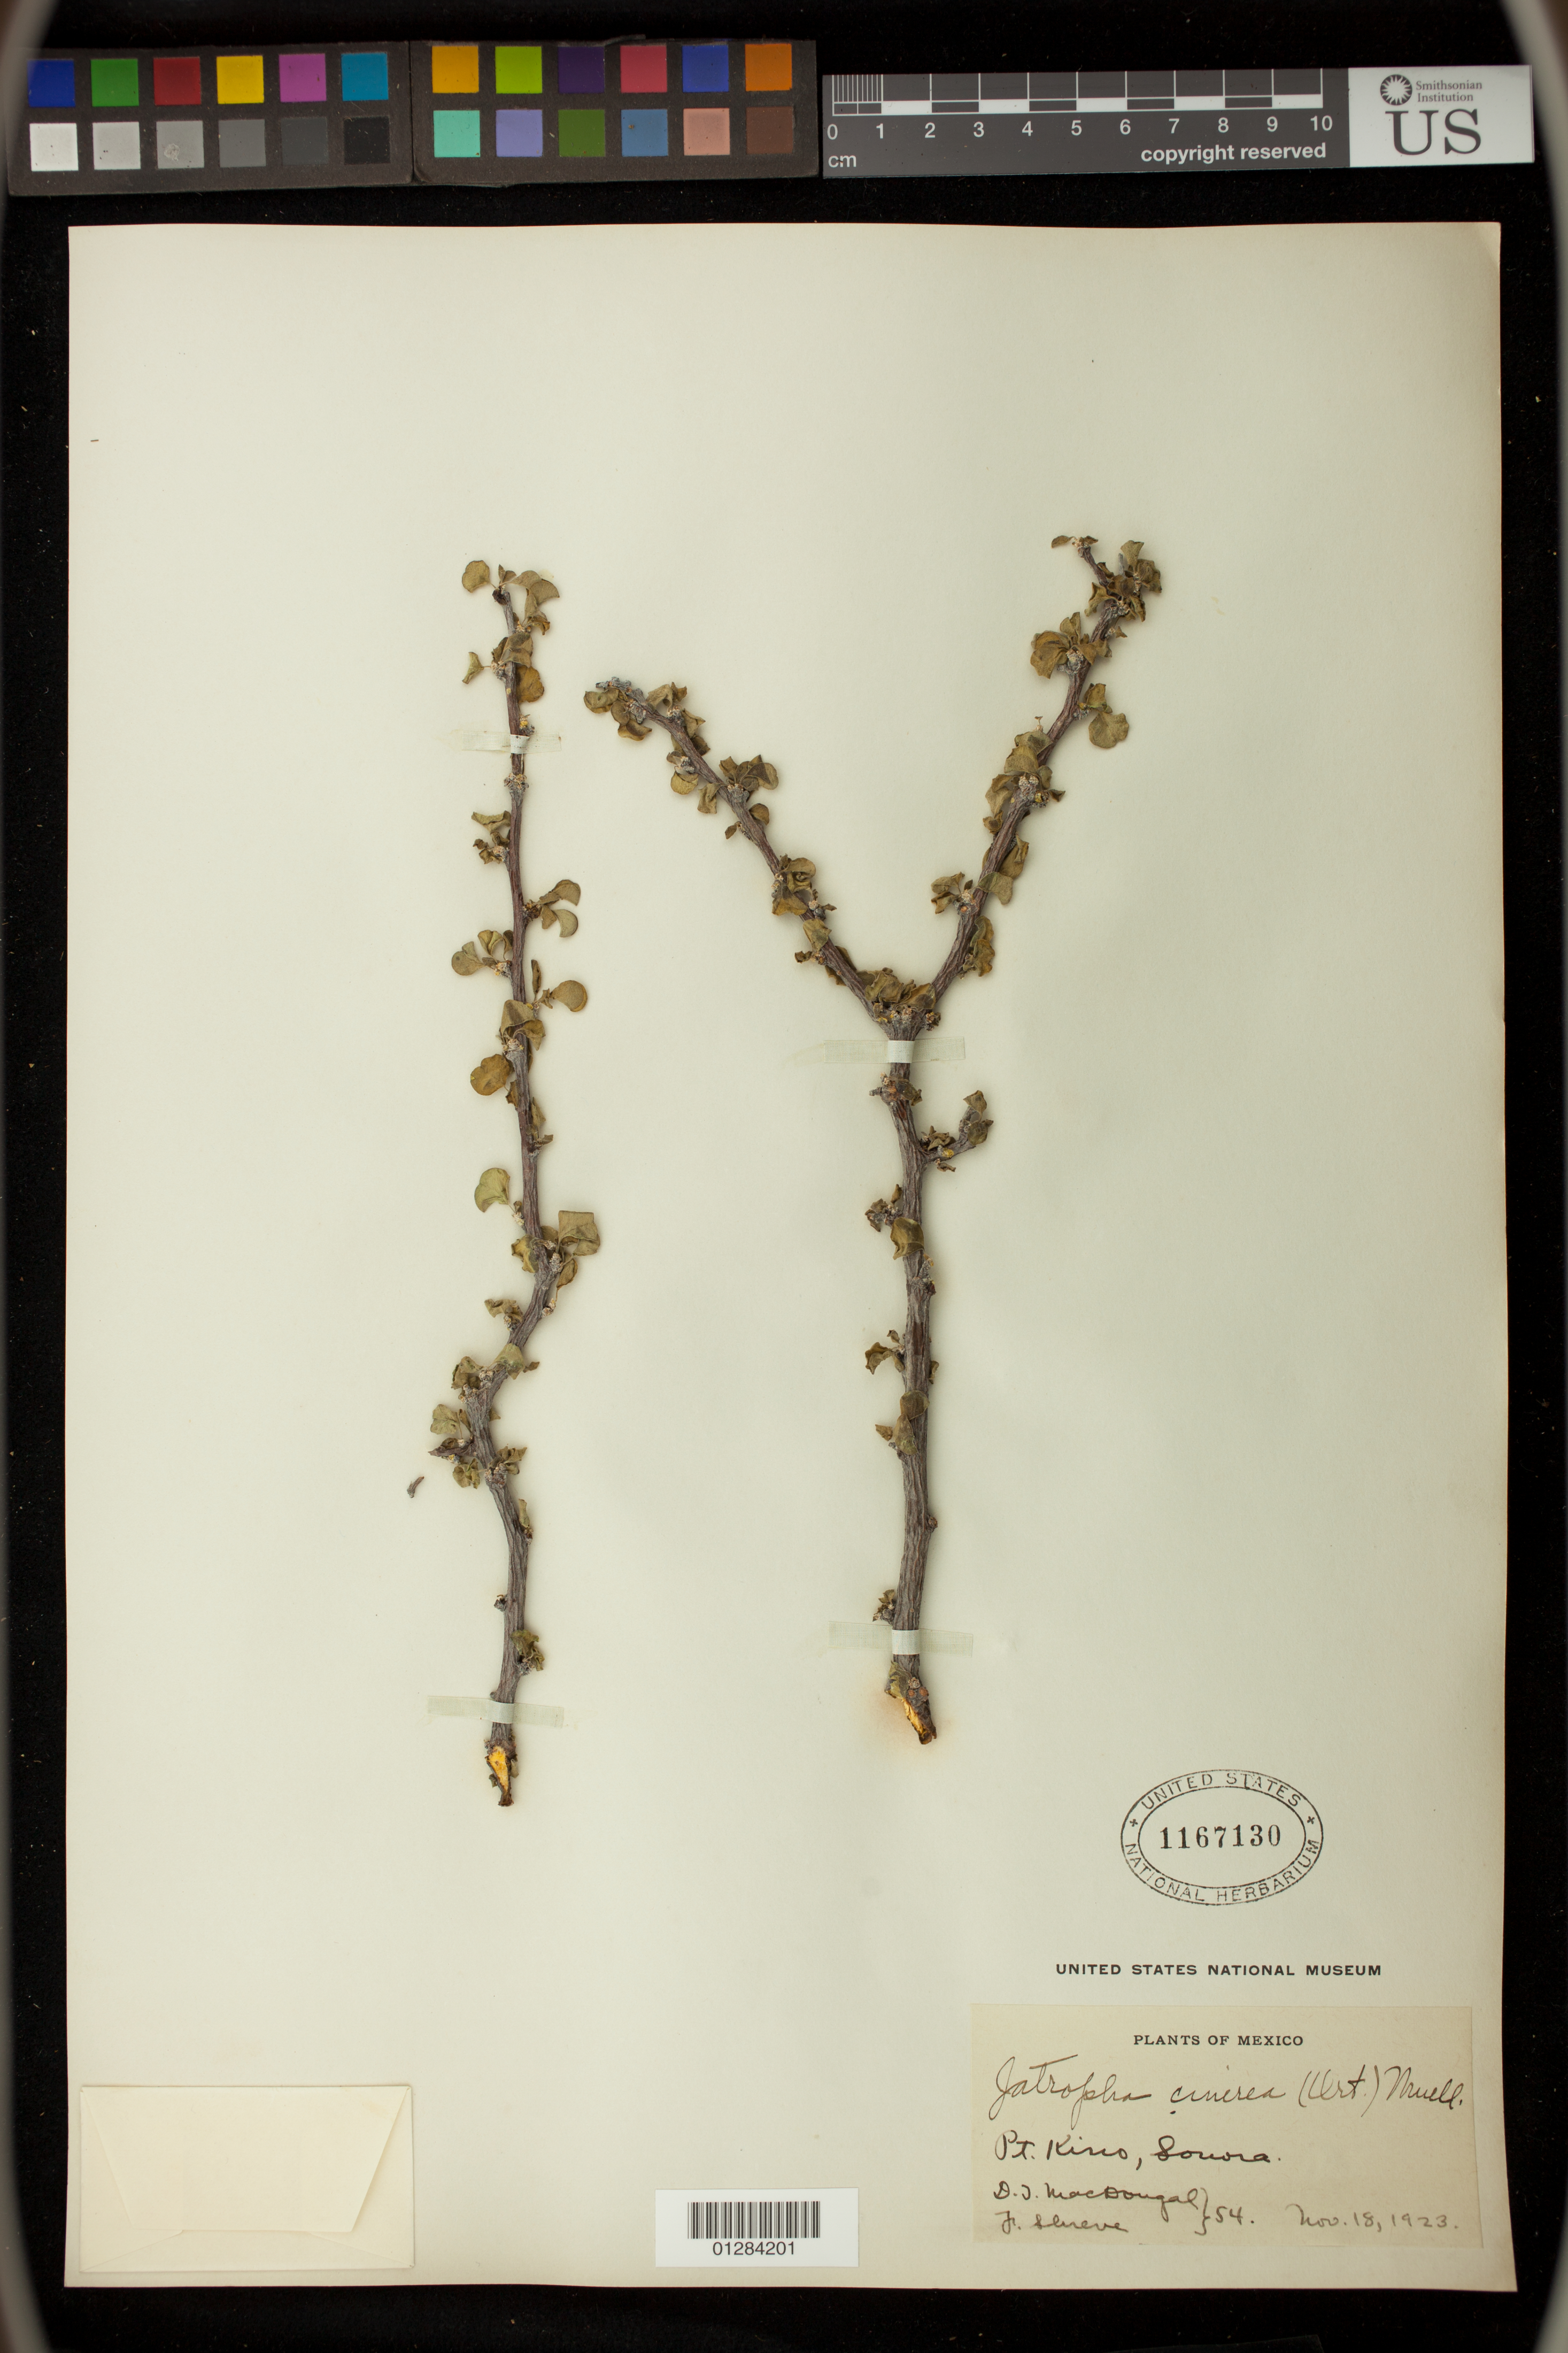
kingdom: Plantae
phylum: Tracheophyta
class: Magnoliopsida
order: Malpighiales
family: Euphorbiaceae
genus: Euphorbia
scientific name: Euphorbia misera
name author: Benth.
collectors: D. T. MacDougal & F. Slueve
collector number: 54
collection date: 1923-11-18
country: Mexico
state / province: Sonora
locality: Pt. Kino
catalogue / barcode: US 1167130